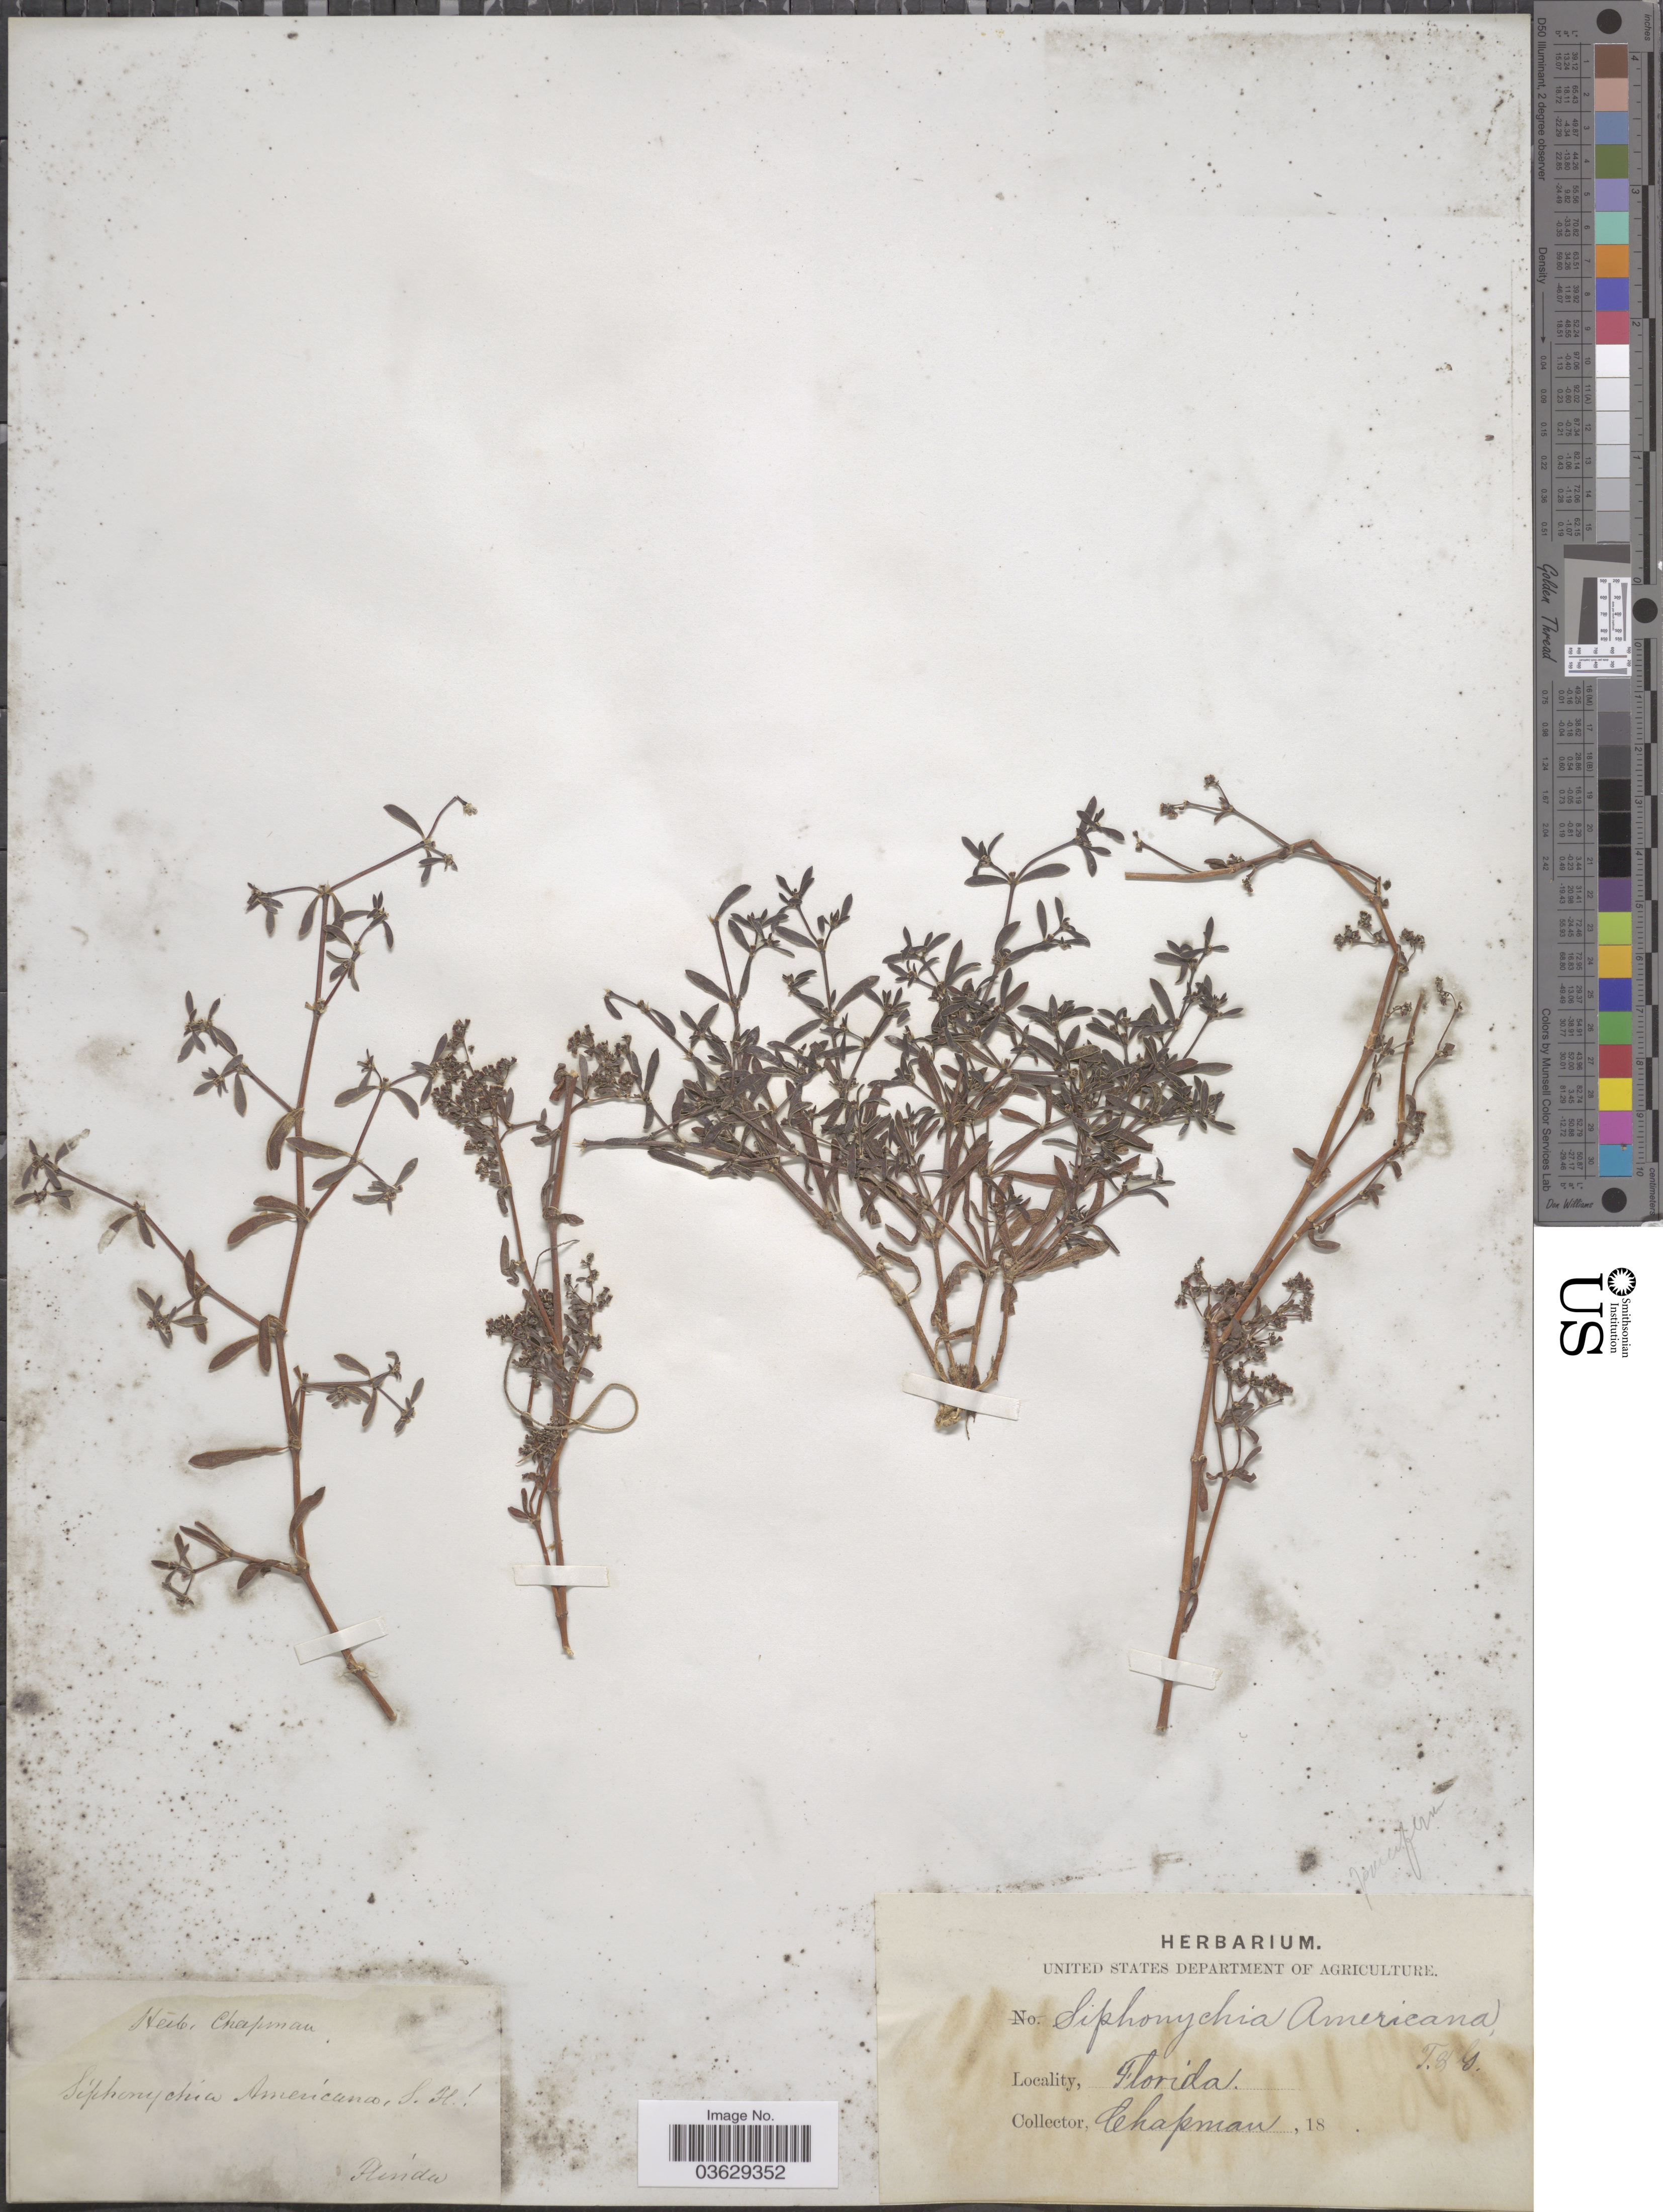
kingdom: Plantae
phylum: Tracheophyta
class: Magnoliopsida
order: Caryophyllales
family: Caryophyllaceae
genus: Paronychia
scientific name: Paronychia americana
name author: (Nutt.) Fenzl ex Walp.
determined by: Strong, Mark T., (BOT), Smithsonian Institution - National Museum of Natural History (UNITED STATES)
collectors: A. Chapman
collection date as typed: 18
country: United States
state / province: Florida